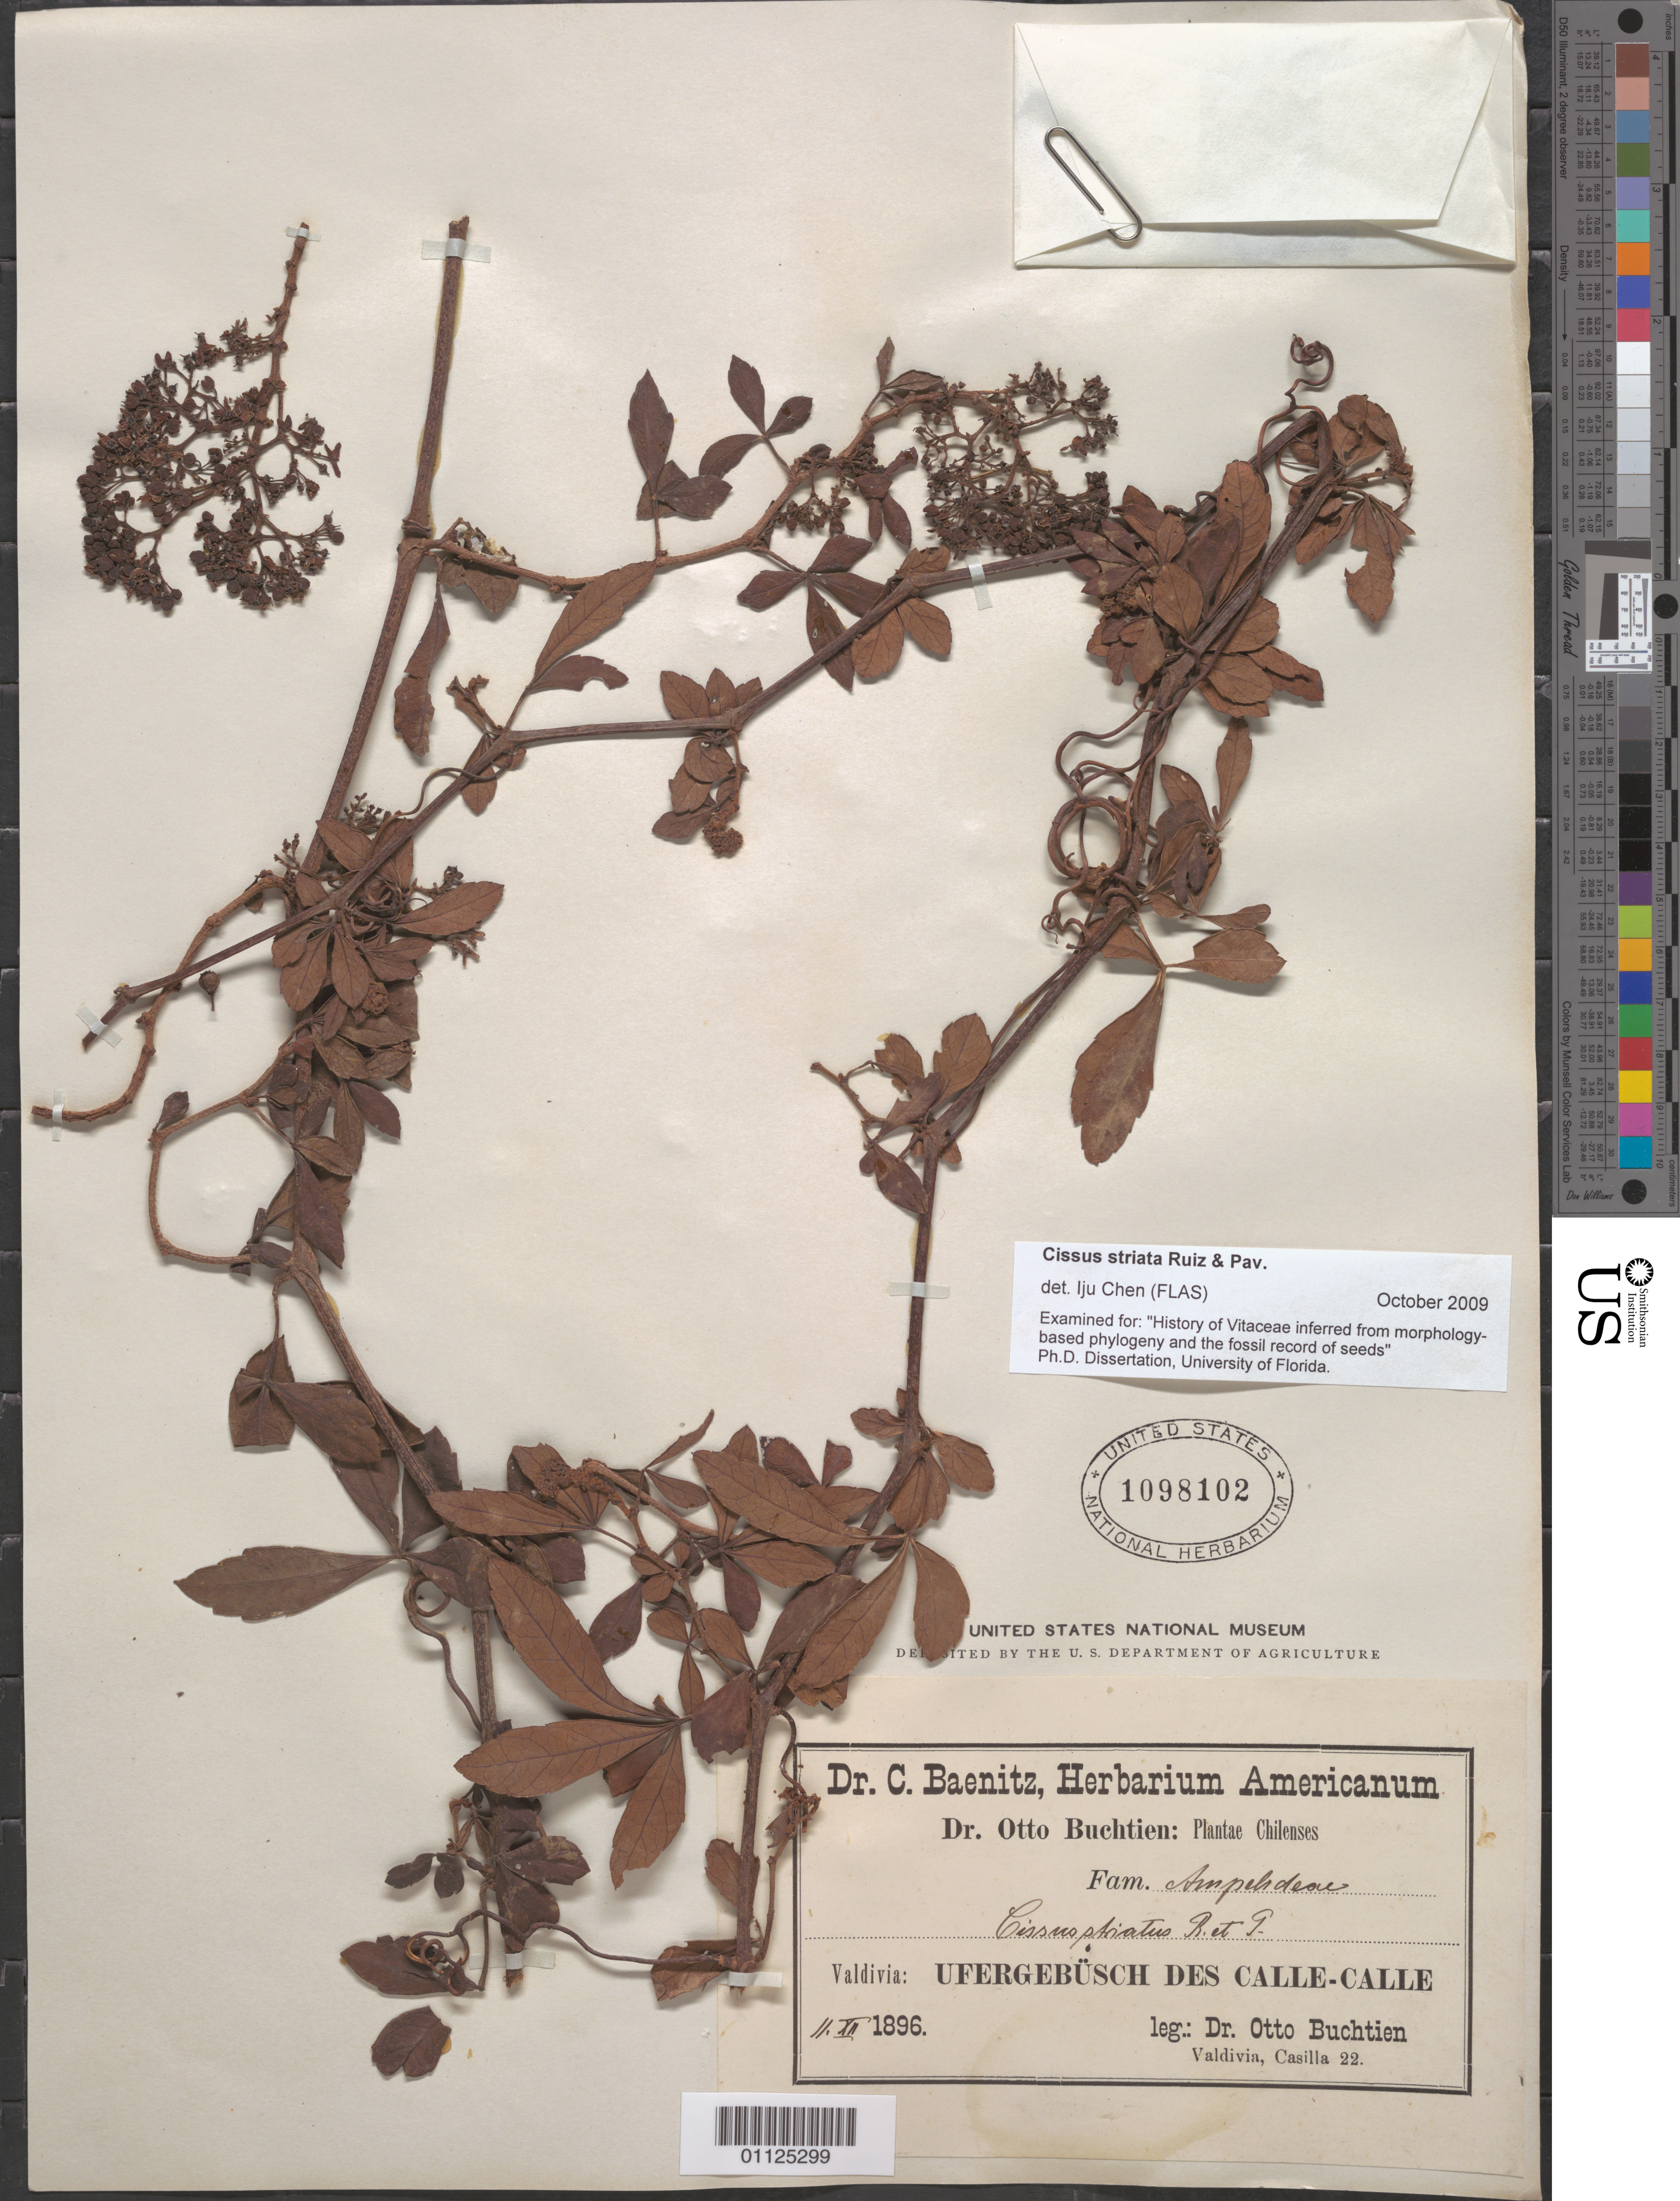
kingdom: Plantae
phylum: Tracheophyta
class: Magnoliopsida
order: Vitales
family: Vitaceae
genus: Clematicissus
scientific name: Clematicissus striata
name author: (Ruiz & Pav.) Lombardi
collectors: O. Buchtien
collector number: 22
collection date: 1896-12-11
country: Chile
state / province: Los Ríos (XIV)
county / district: Valdivia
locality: Ufergebusch des Calle-Calle.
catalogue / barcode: US 1098102